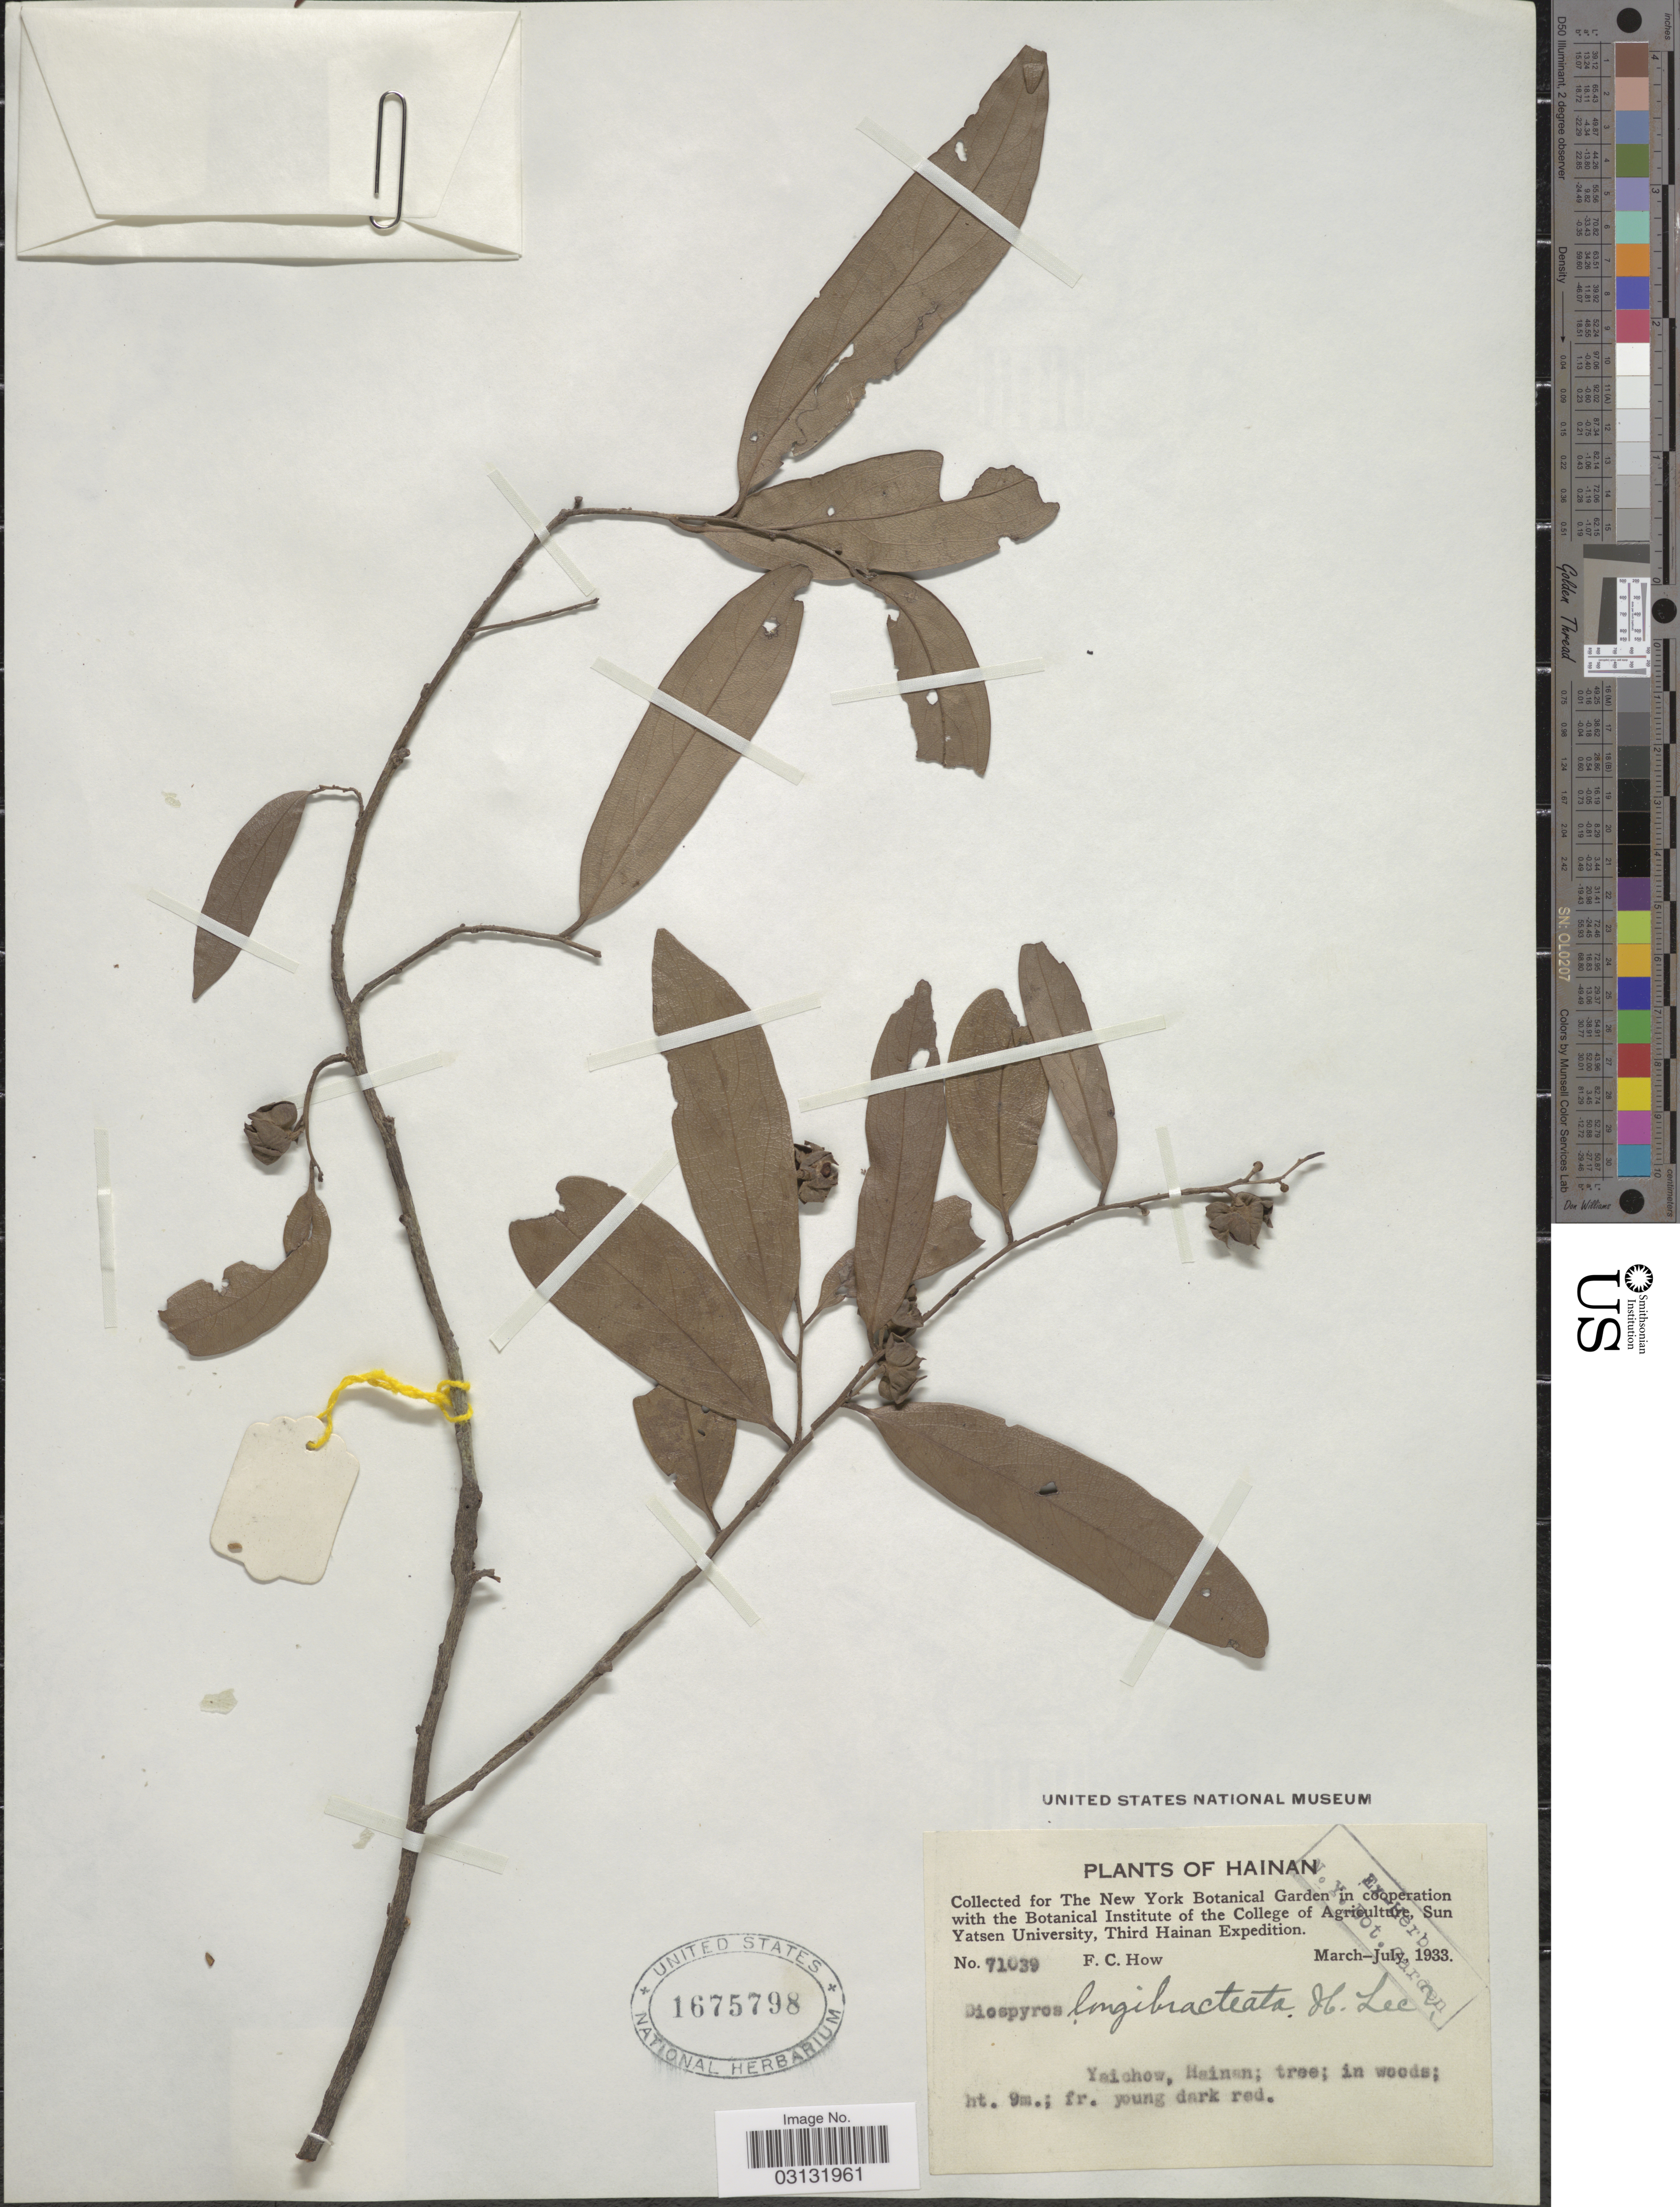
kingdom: Plantae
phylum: Tracheophyta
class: Magnoliopsida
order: Ericales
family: Ebenaceae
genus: Diospyros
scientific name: Diospyros longibracteata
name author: Lecomte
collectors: F. C. How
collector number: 71039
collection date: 1933-03/1933-07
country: China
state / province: Hainan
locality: Yaichow.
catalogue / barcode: US 1675798